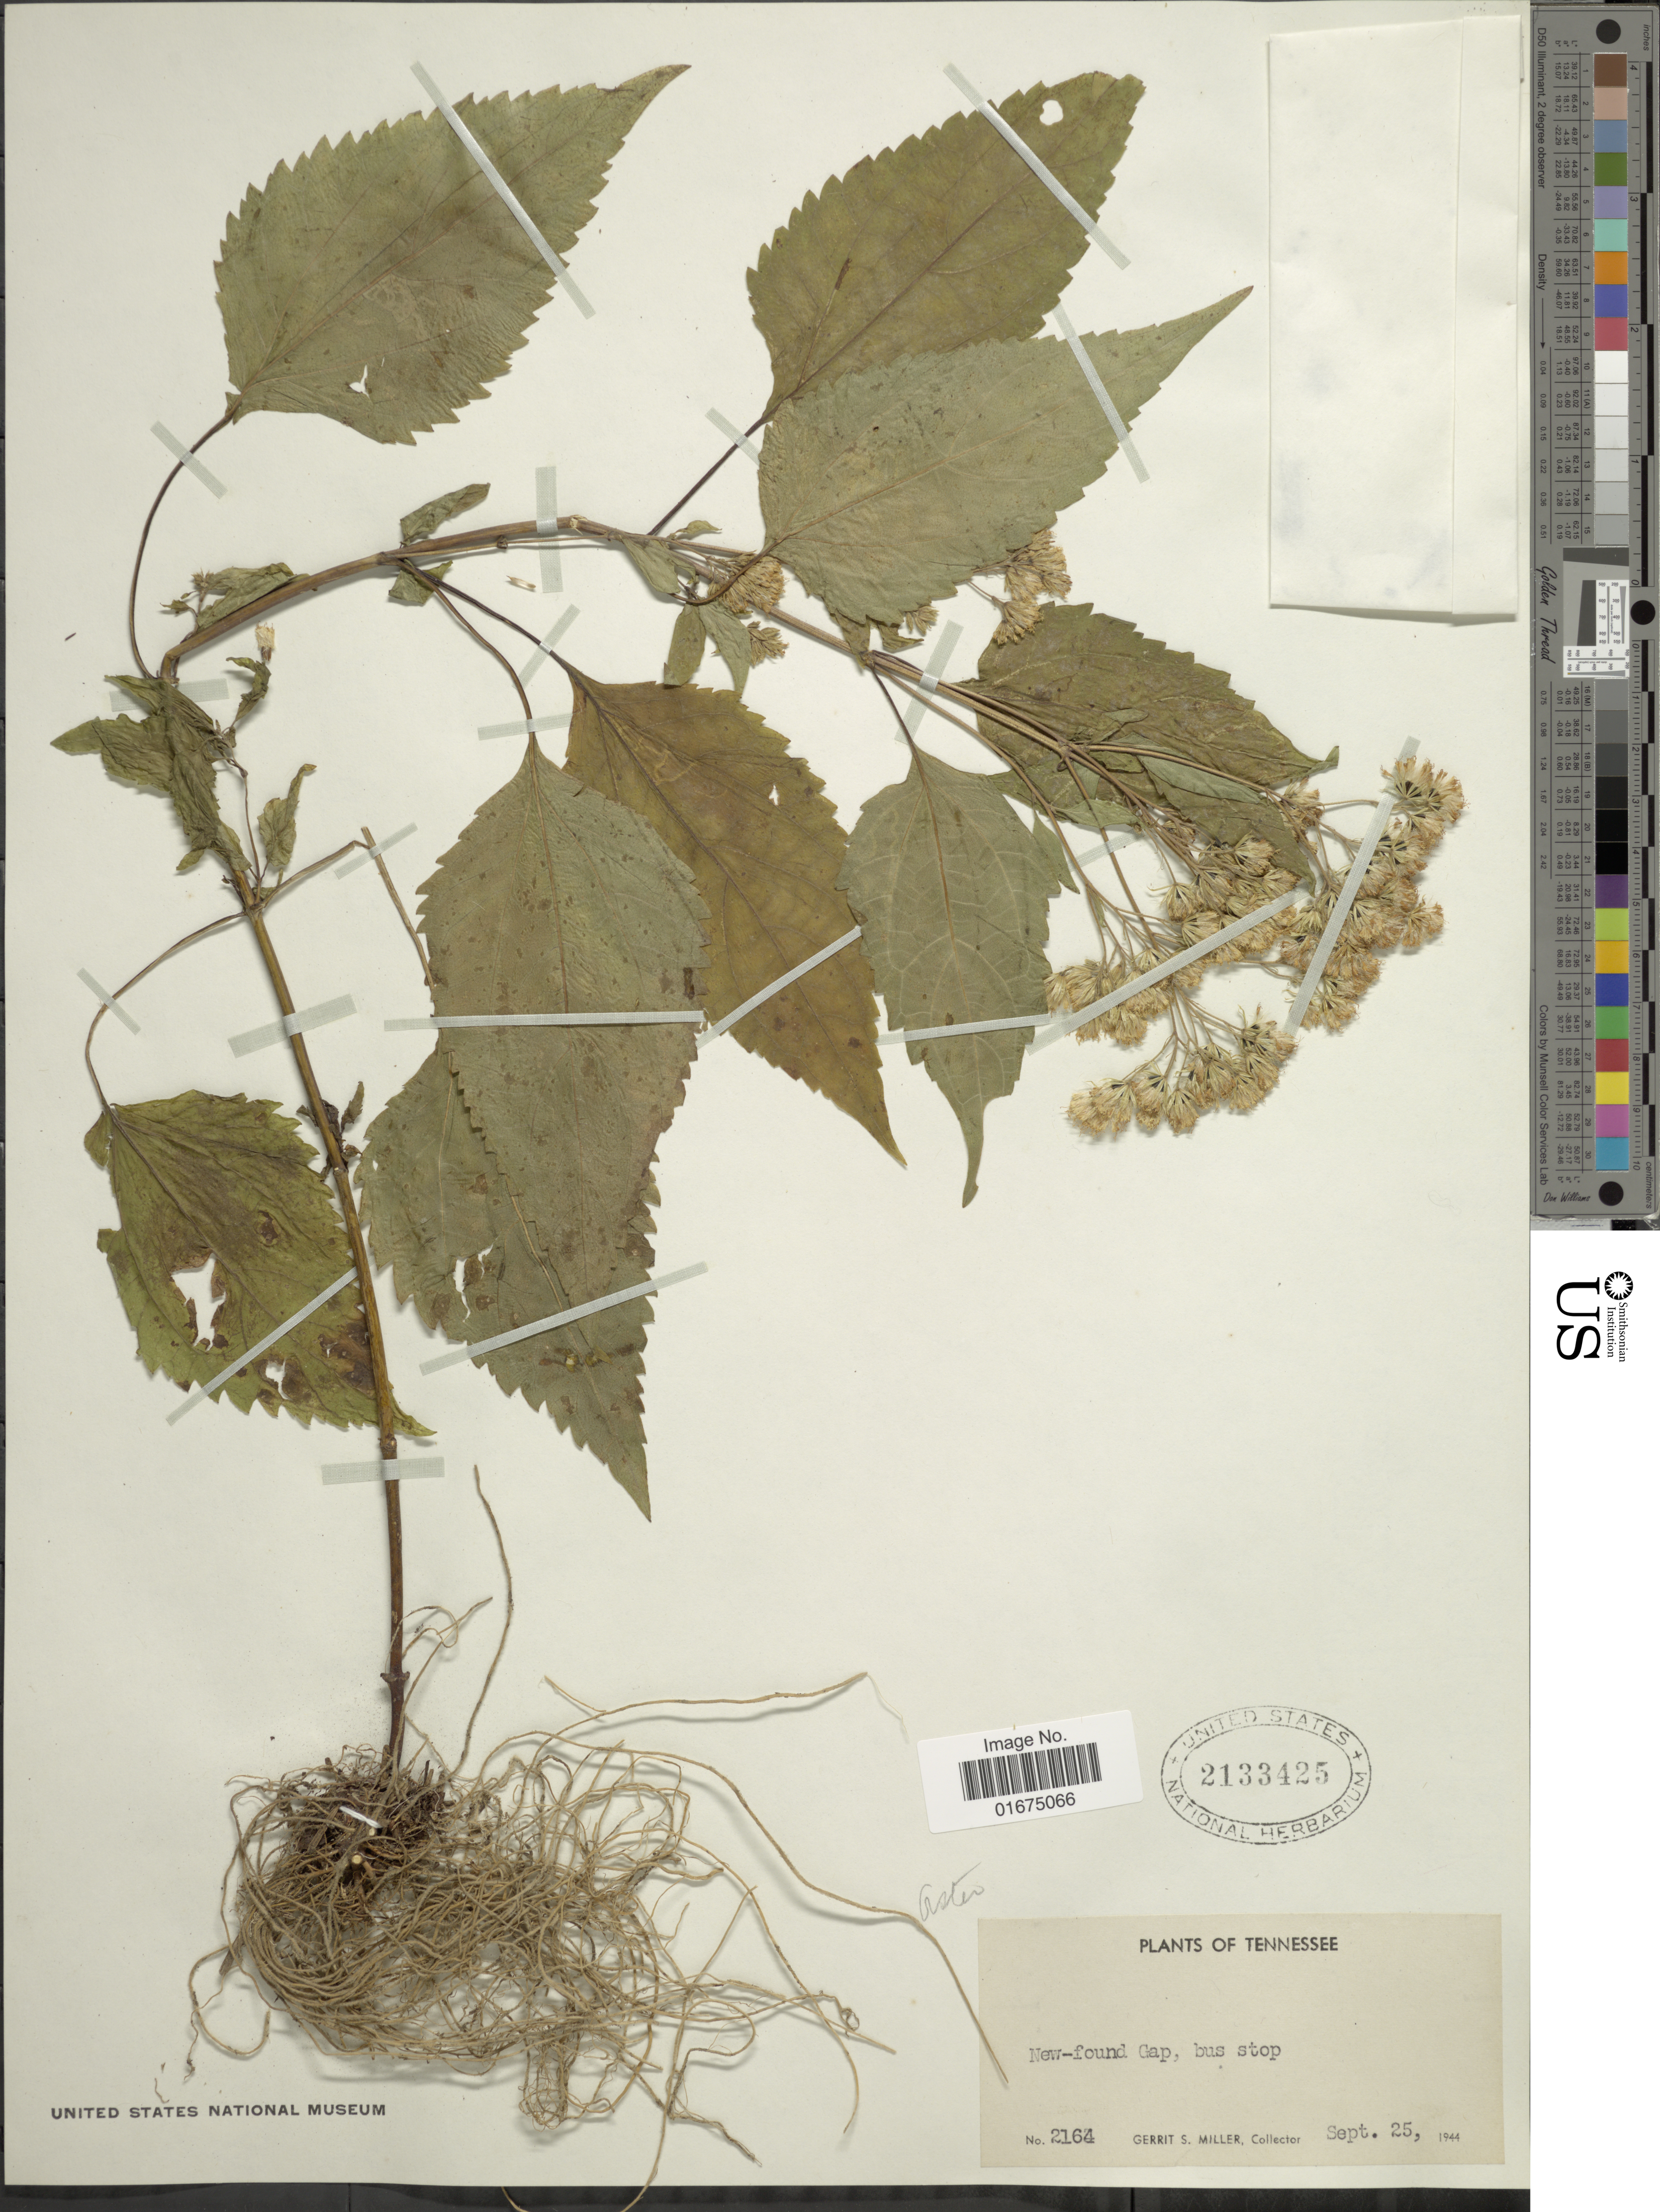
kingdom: Plantae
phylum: Tracheophyta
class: Magnoliopsida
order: Asterales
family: Asteraceae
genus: Ageratina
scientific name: Ageratina altissima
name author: (L.) R.M. King & H. Rob.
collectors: G. S. Miller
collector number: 2164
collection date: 1944-09-25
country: United States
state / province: Tennessee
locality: New found Gap, bus stop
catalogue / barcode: US 2133425